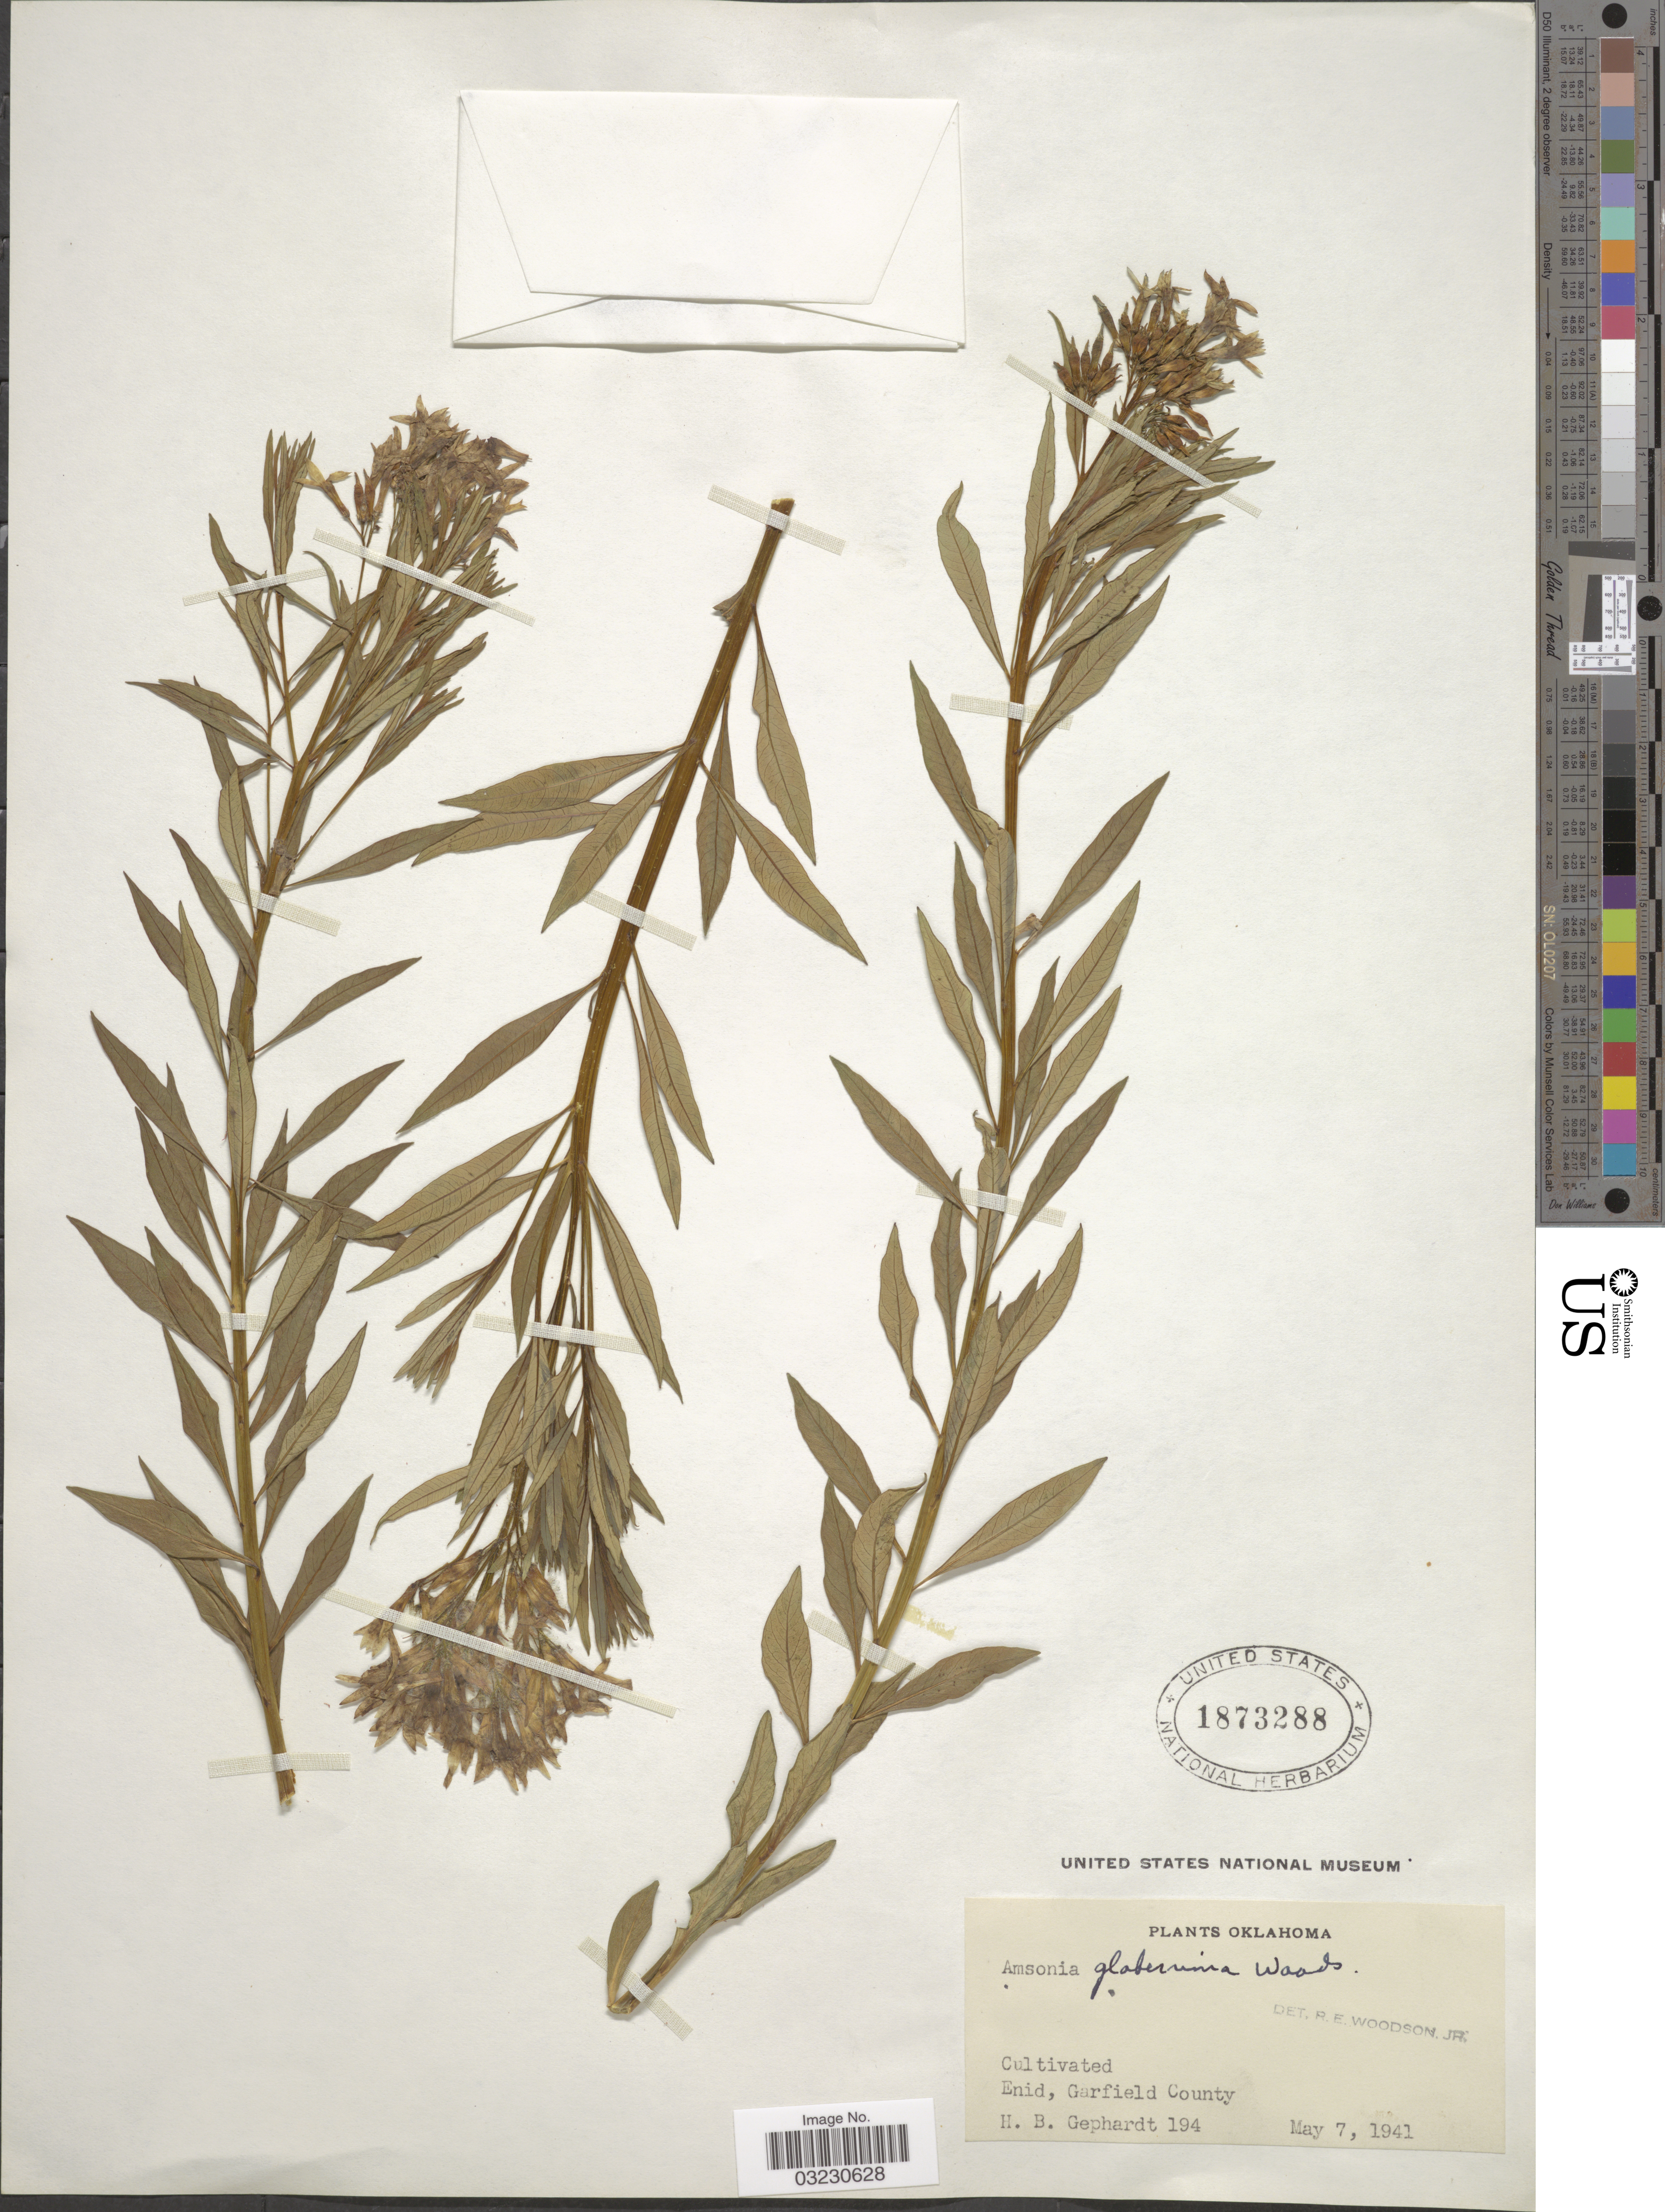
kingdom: Plantae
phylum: Tracheophyta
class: Magnoliopsida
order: Gentianales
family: Apocynaceae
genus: Amsonia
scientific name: Amsonia tenuifolia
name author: (Raf.) R.A. Harper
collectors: H. Gephardt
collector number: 194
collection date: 1941-05-07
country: United States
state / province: Oklahoma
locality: Enid, Garfield County.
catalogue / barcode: US 1873288